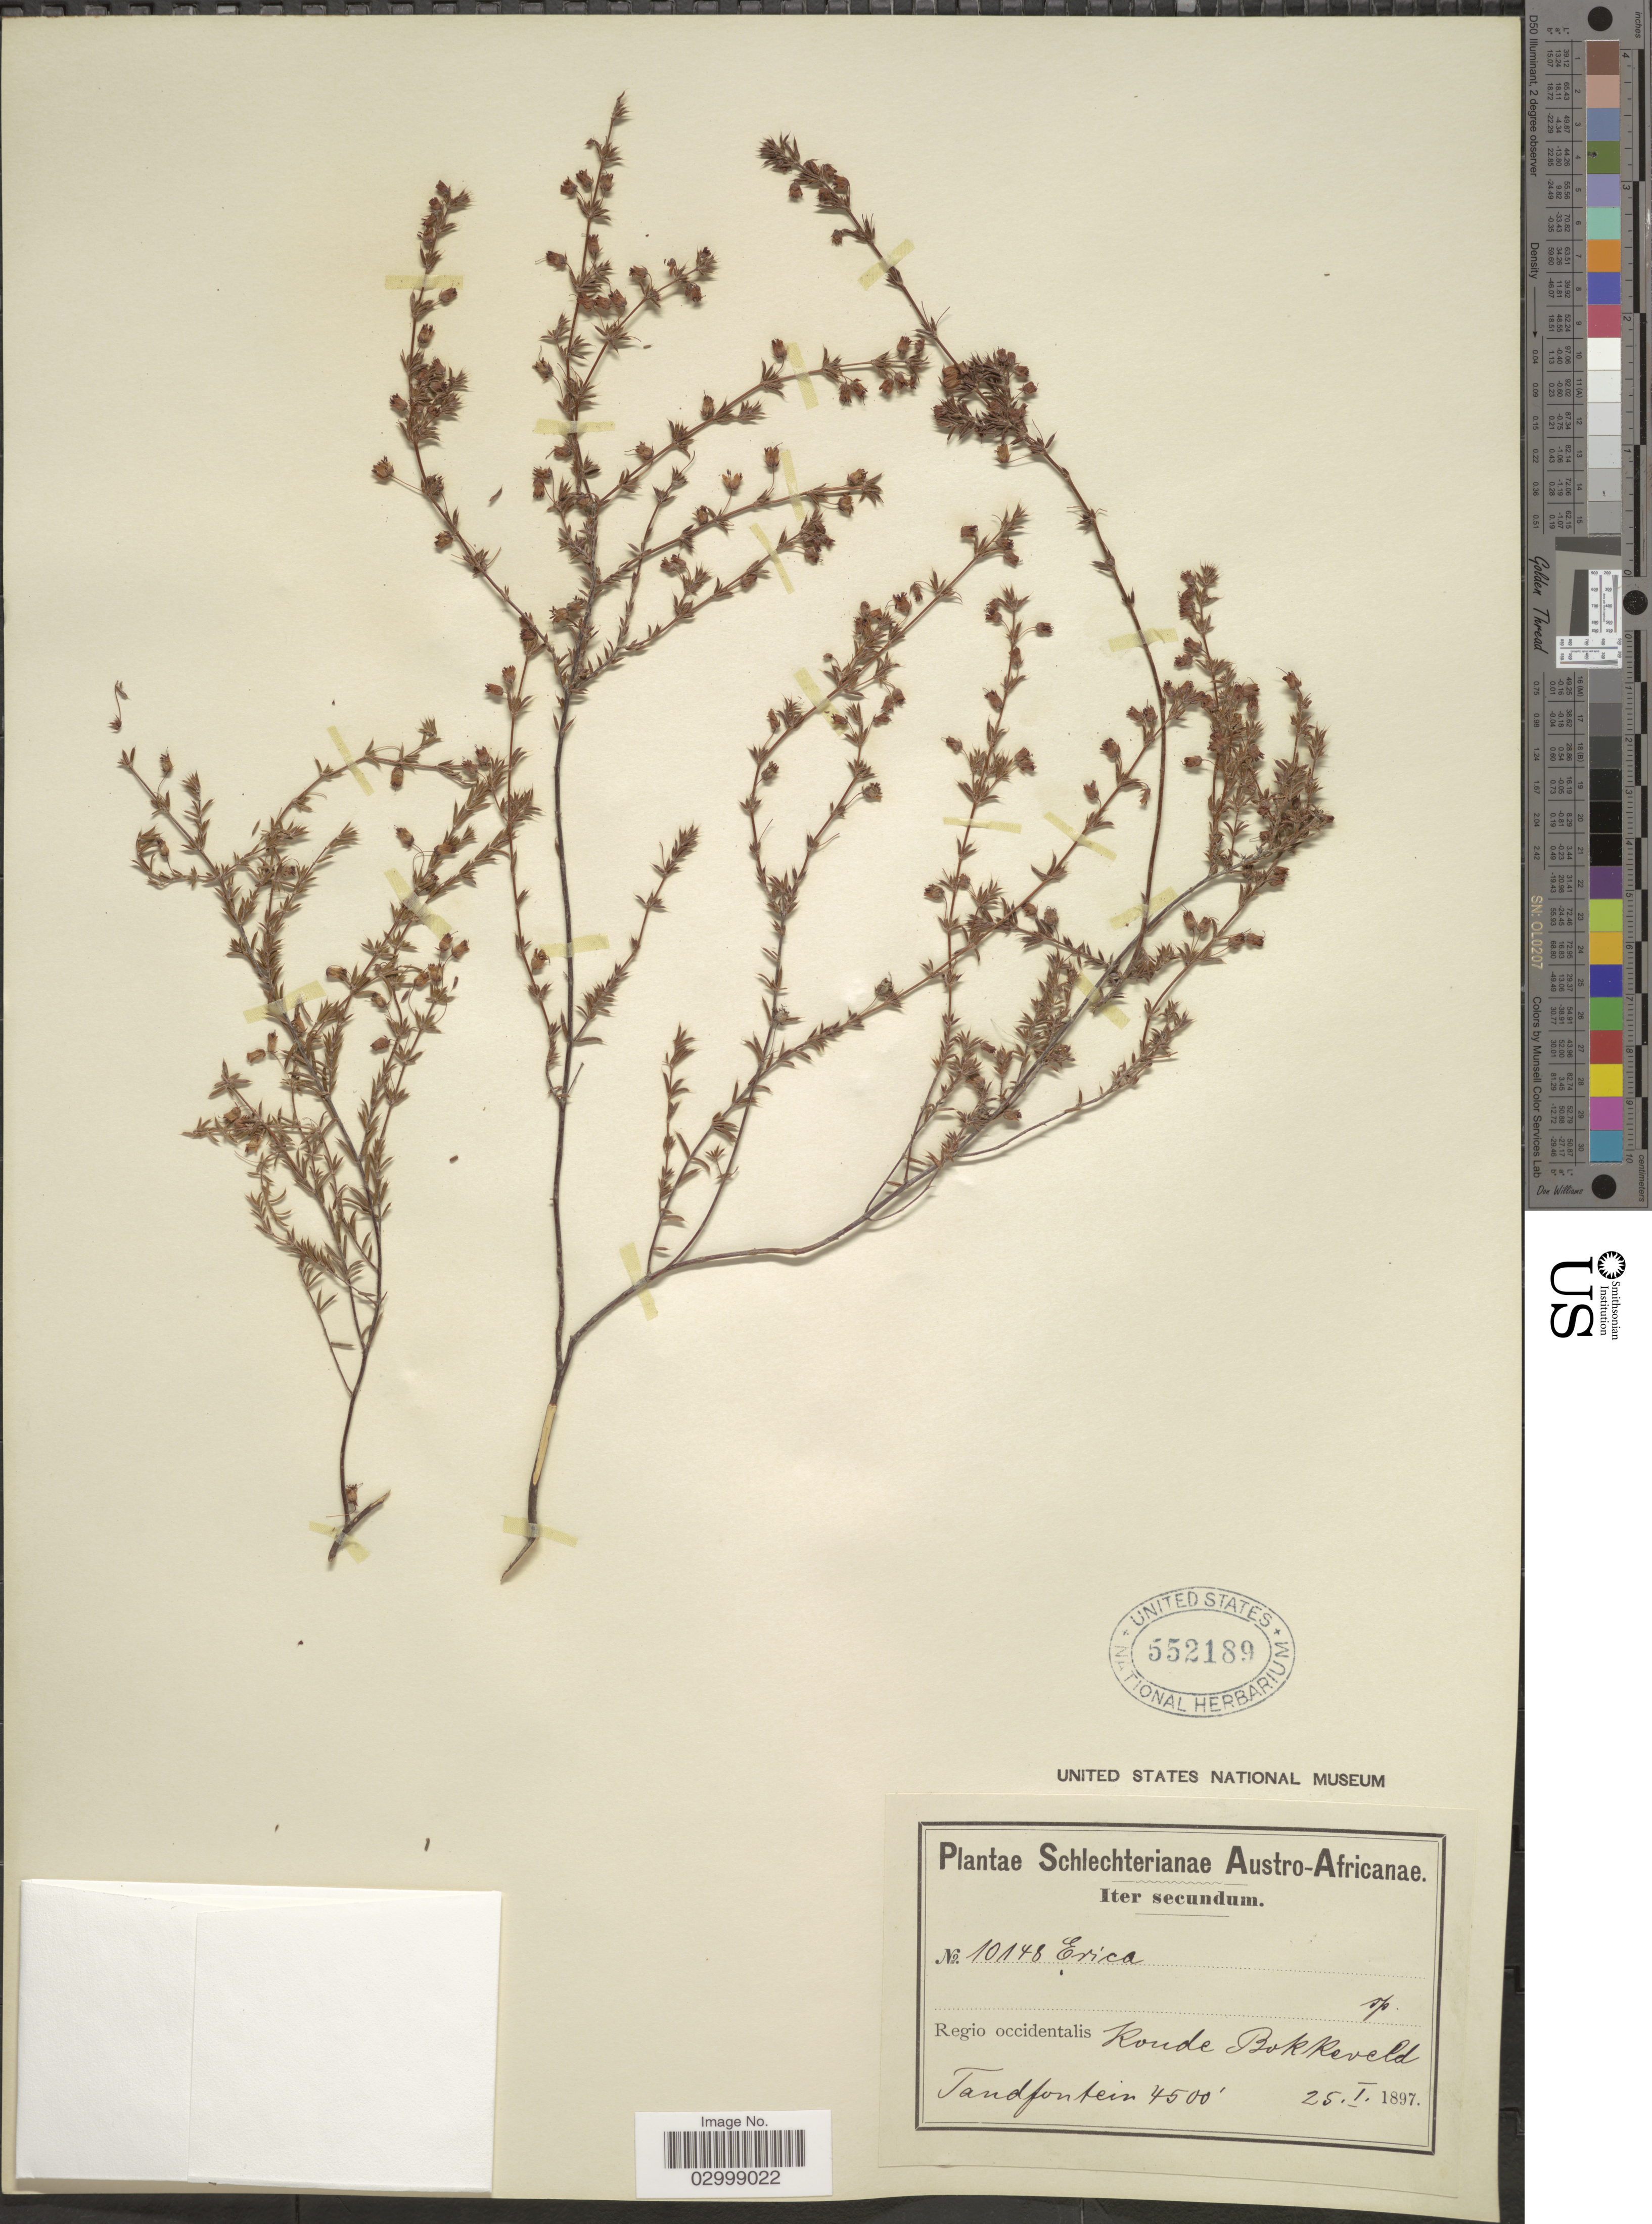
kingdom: Plantae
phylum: Tracheophyta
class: Magnoliopsida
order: Ericales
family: Ericaceae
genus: Erica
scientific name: Erica sp.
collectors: Schlechter, --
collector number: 10148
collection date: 1897-01-25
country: South Africa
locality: Austro-Africanae, Regio occidentalis, Koude Bokkeveld, Tandfontein.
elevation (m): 1372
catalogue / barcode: US 552189